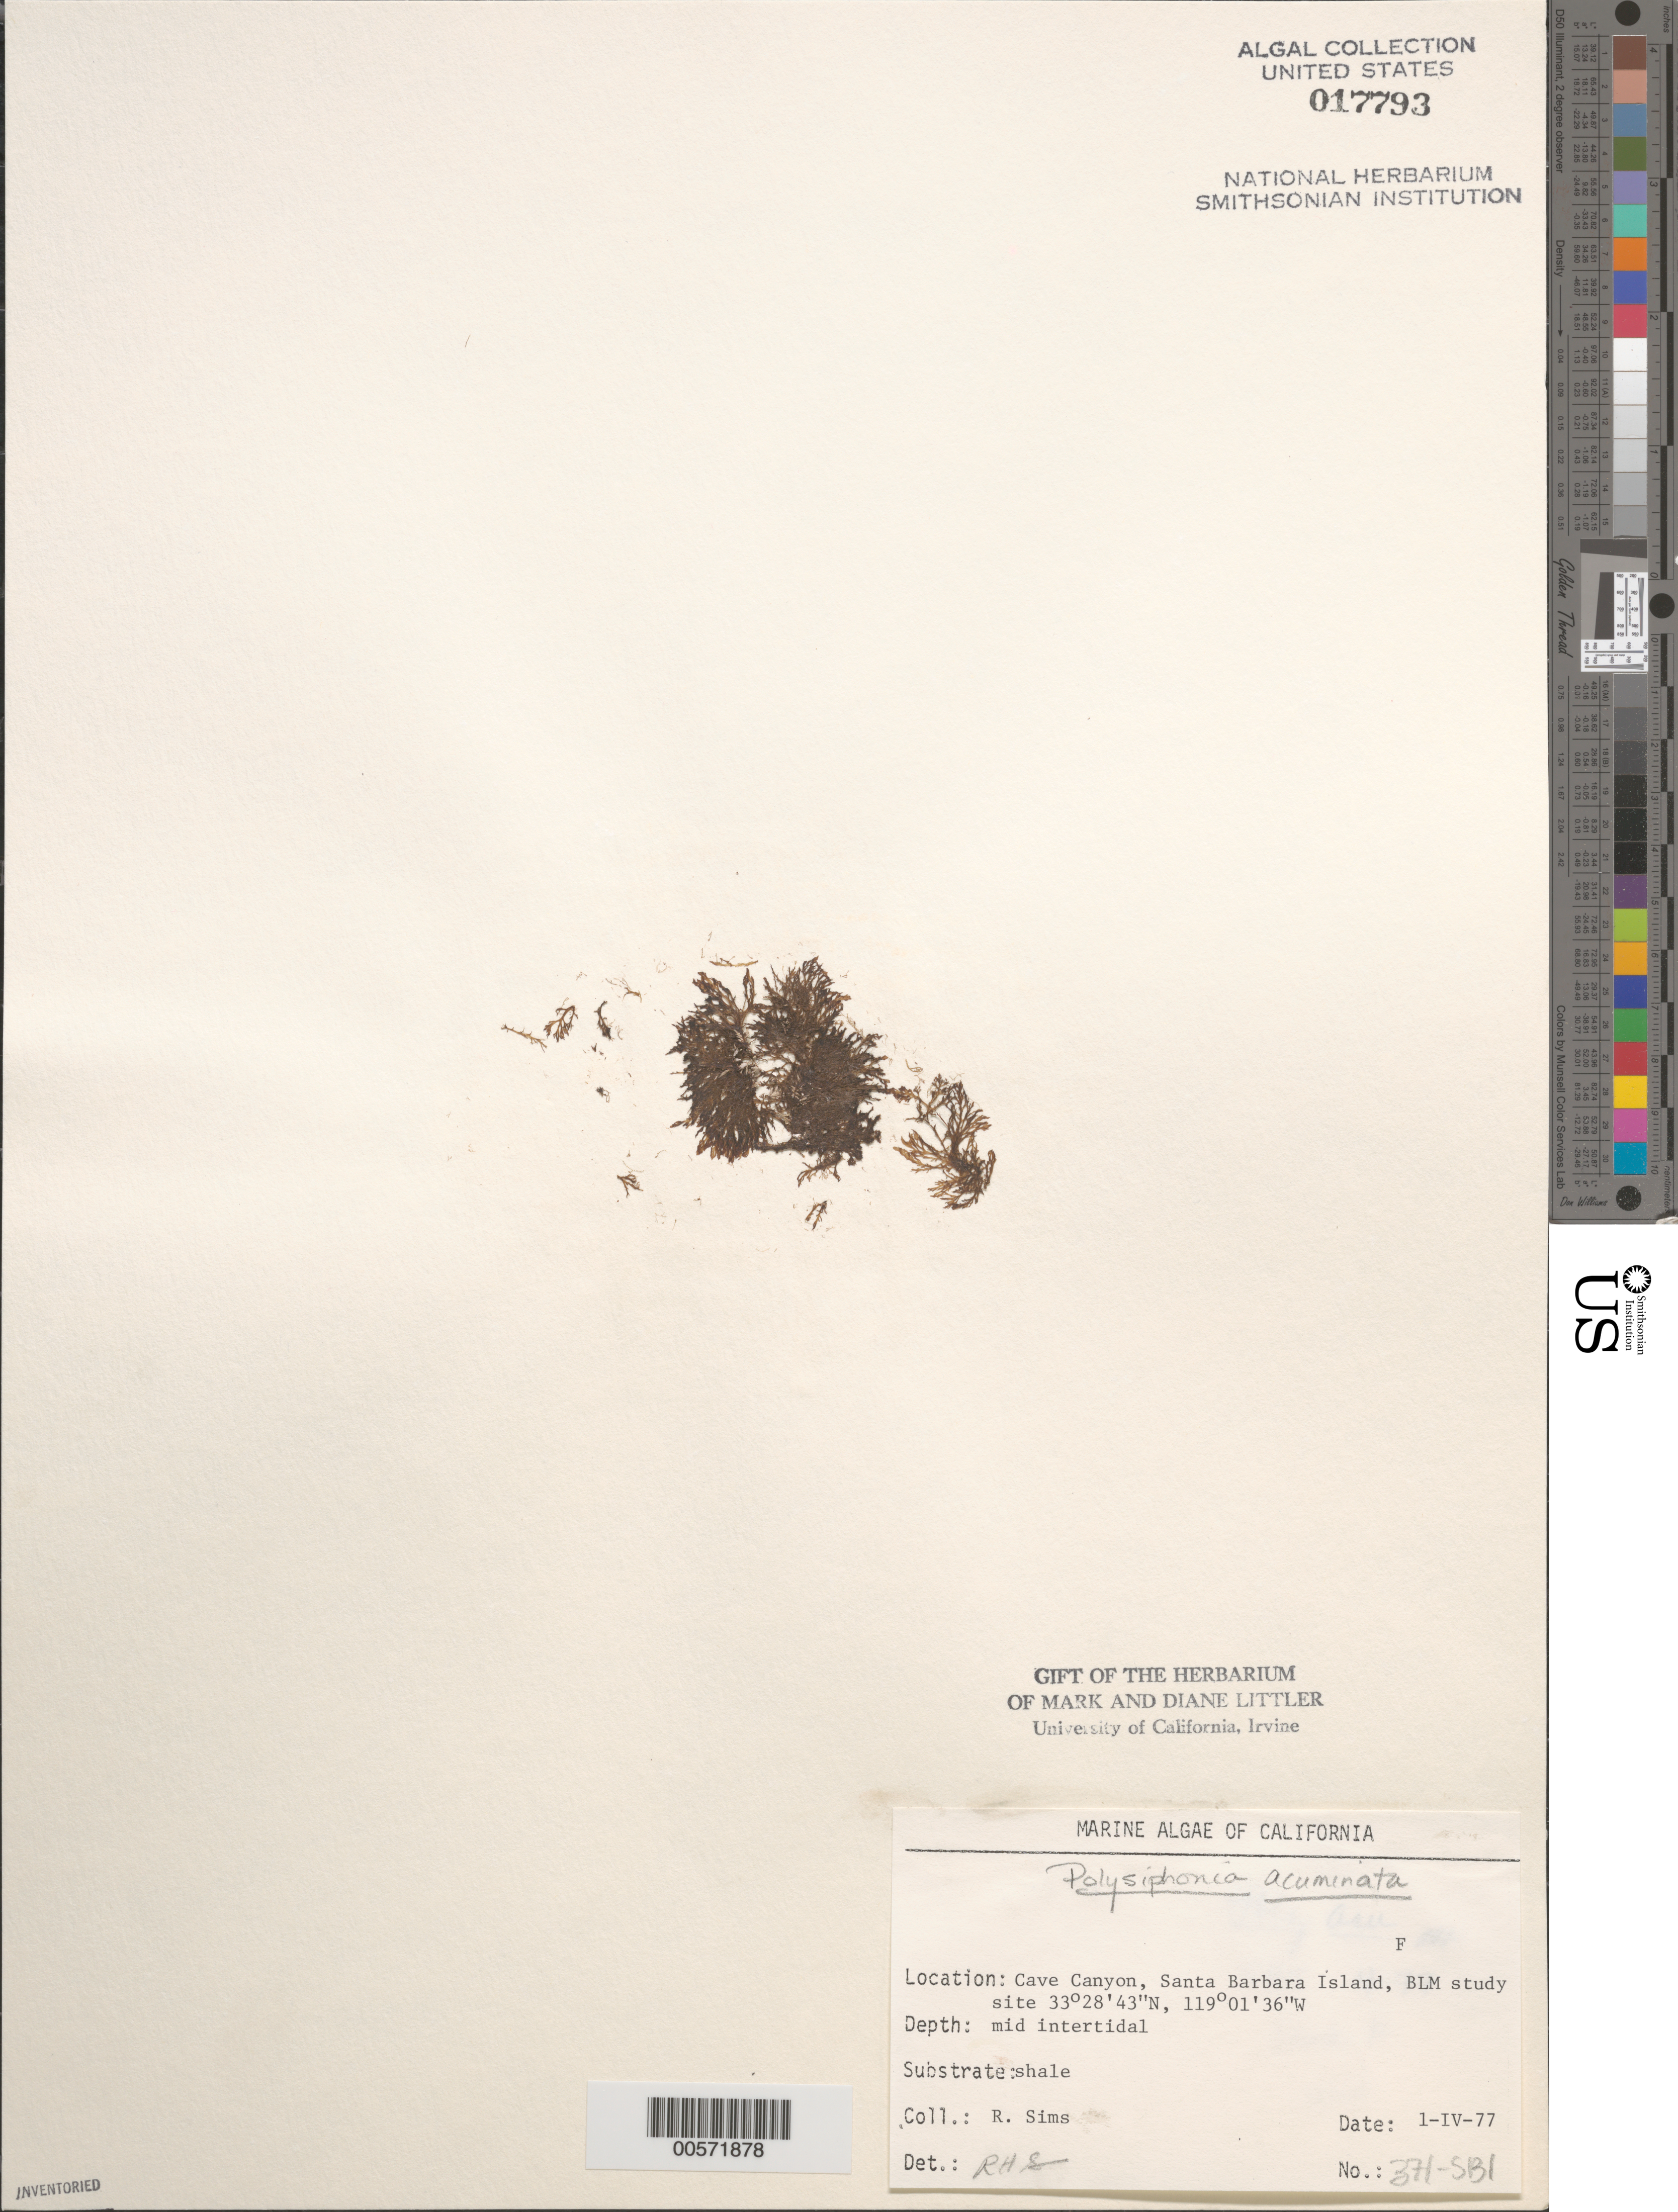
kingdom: Plantae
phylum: Rhodophyta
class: Florideophyceae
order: Ceramiales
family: Rhodomelaceae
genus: Polysiphonia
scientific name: Polysiphonia acuminata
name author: N.L. Gardner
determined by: Sims, Robert H.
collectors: R. H. Sims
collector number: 371-sbi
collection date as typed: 01 Apr 1977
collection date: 1977-04-01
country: United States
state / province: California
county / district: Santa Barbara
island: Santa Barbara Island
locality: Cave Canyon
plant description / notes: BLM-SOCALBIGHT Rocky Intertidal Survey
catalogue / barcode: US 17793